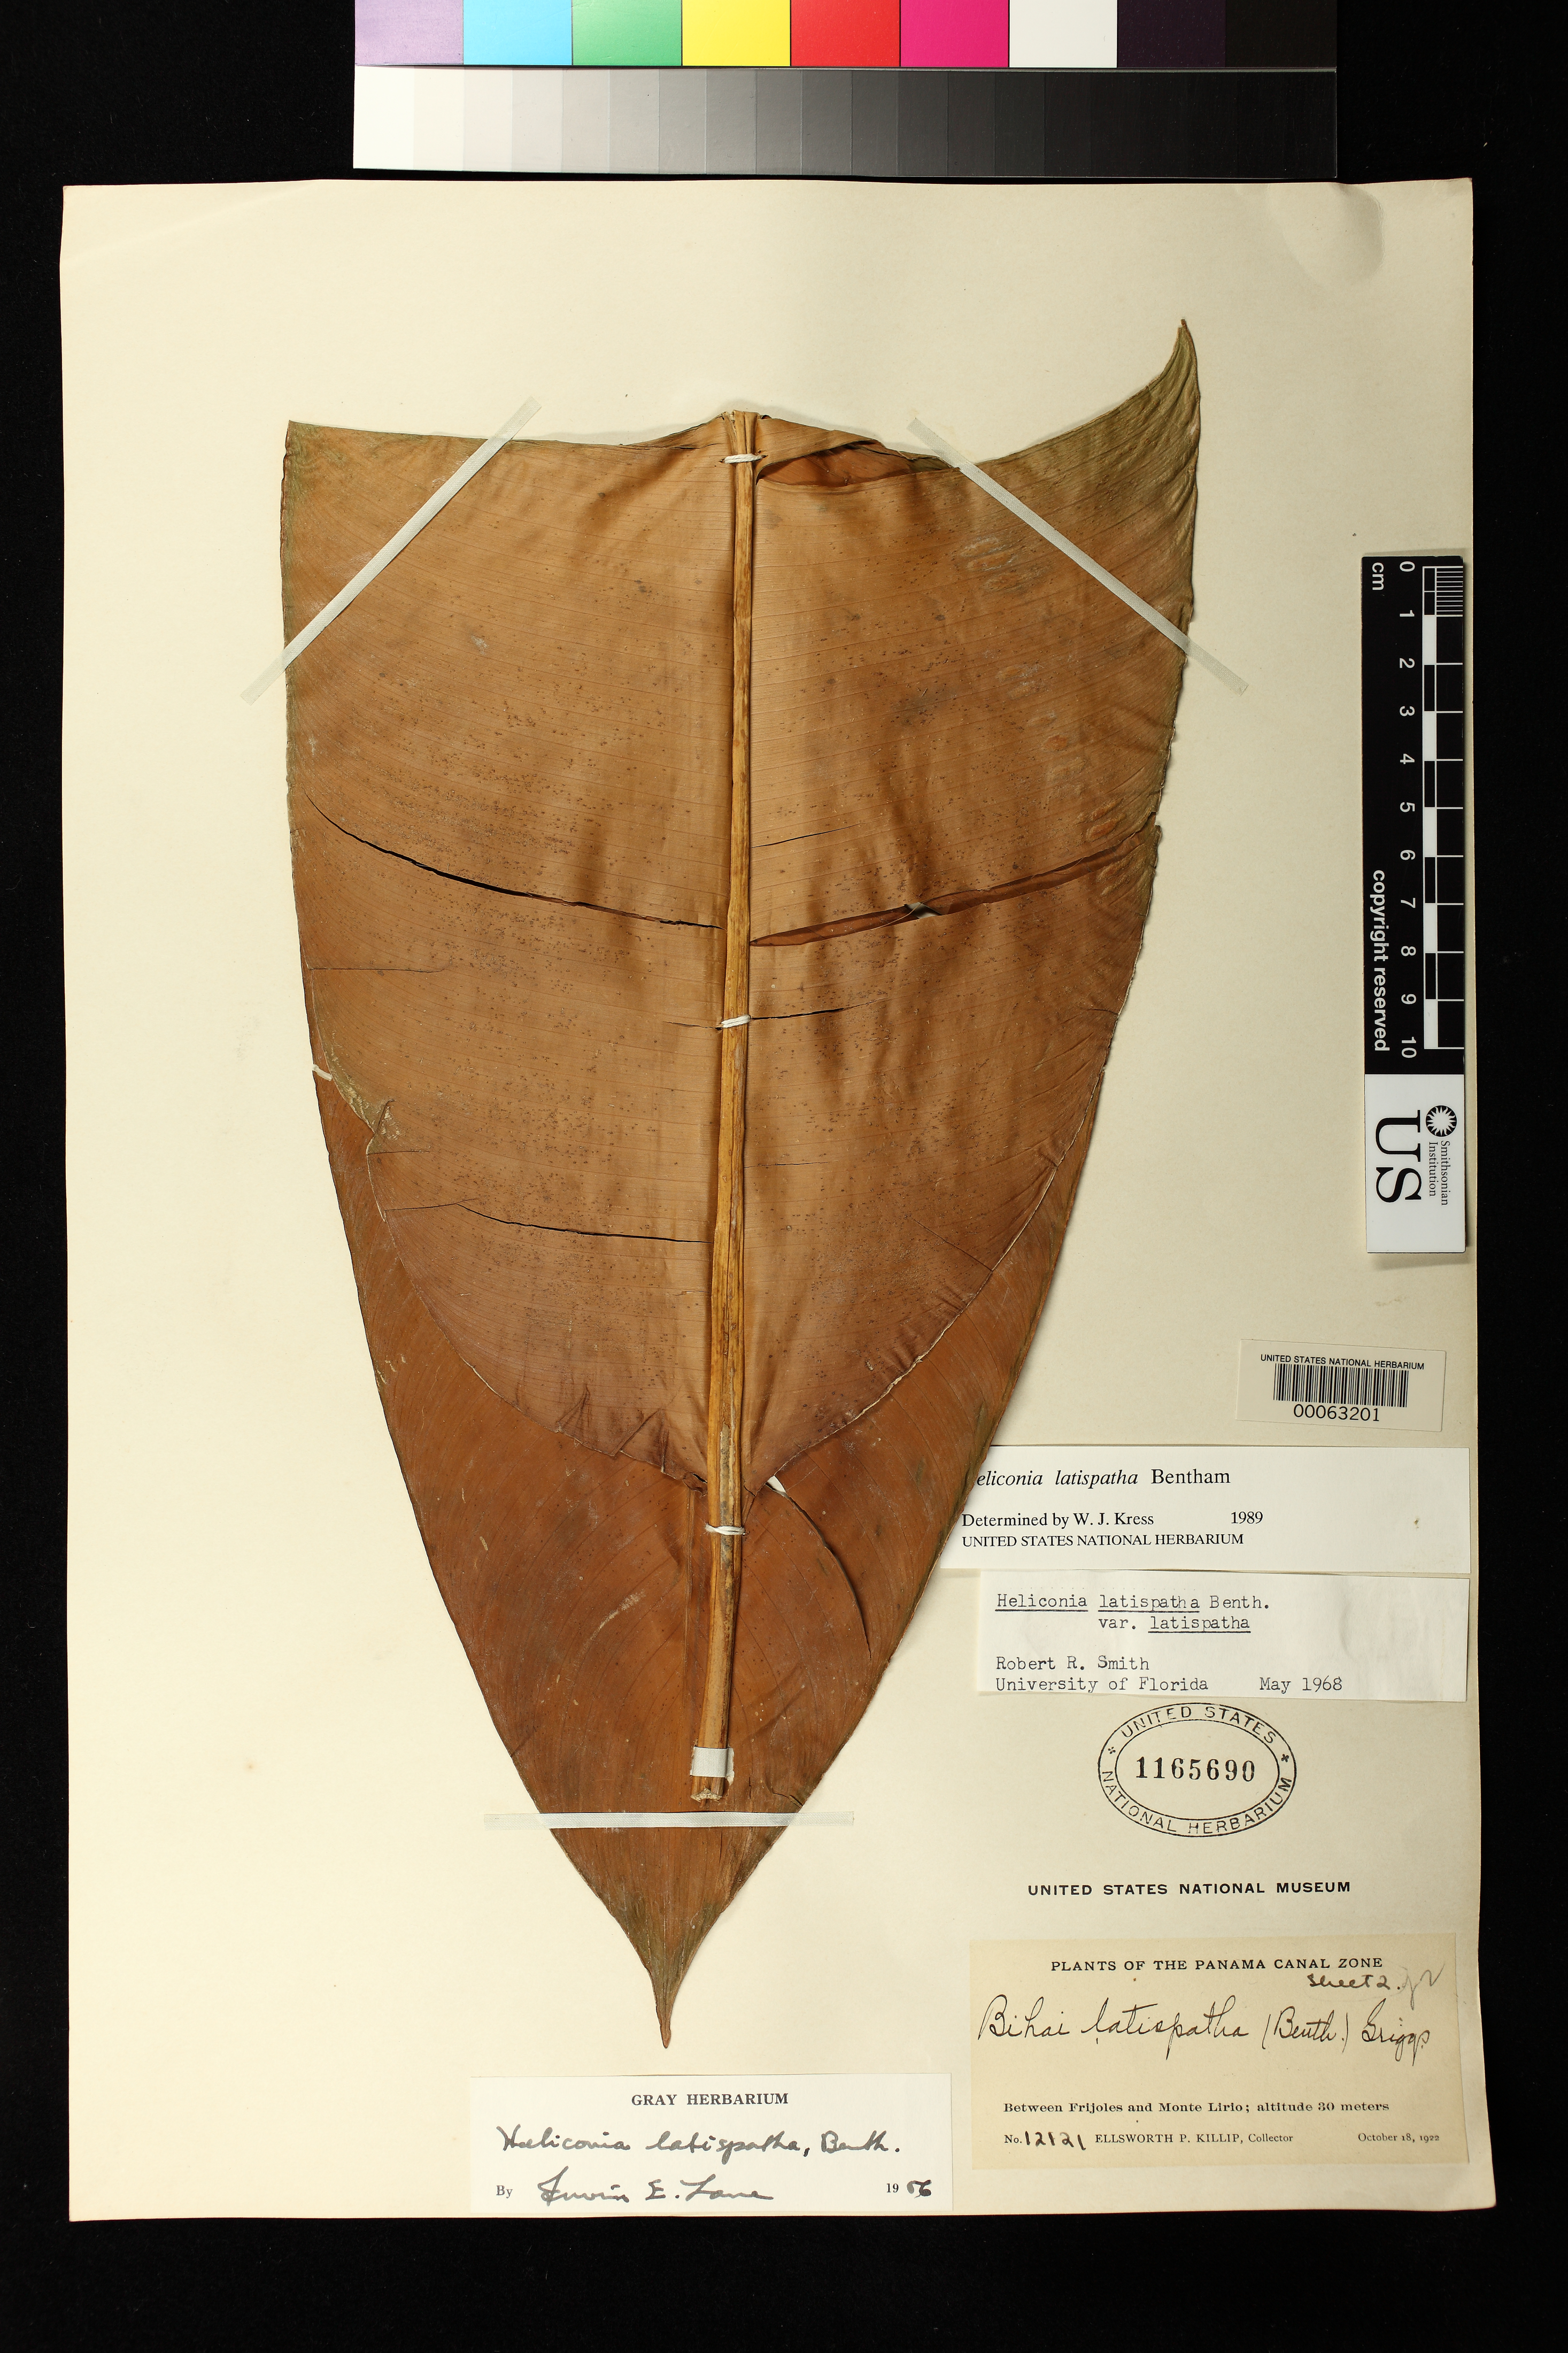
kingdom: Plantae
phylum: Tracheophyta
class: Liliopsida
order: Zingiberales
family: Heliconiaceae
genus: Heliconia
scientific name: Heliconia latispatha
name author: Benth.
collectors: E. P. Killip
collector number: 12121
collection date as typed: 18 Oct 1922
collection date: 1922-10-18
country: Panama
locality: Between Frijoles and Monte Lirio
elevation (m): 30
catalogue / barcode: US 1165690